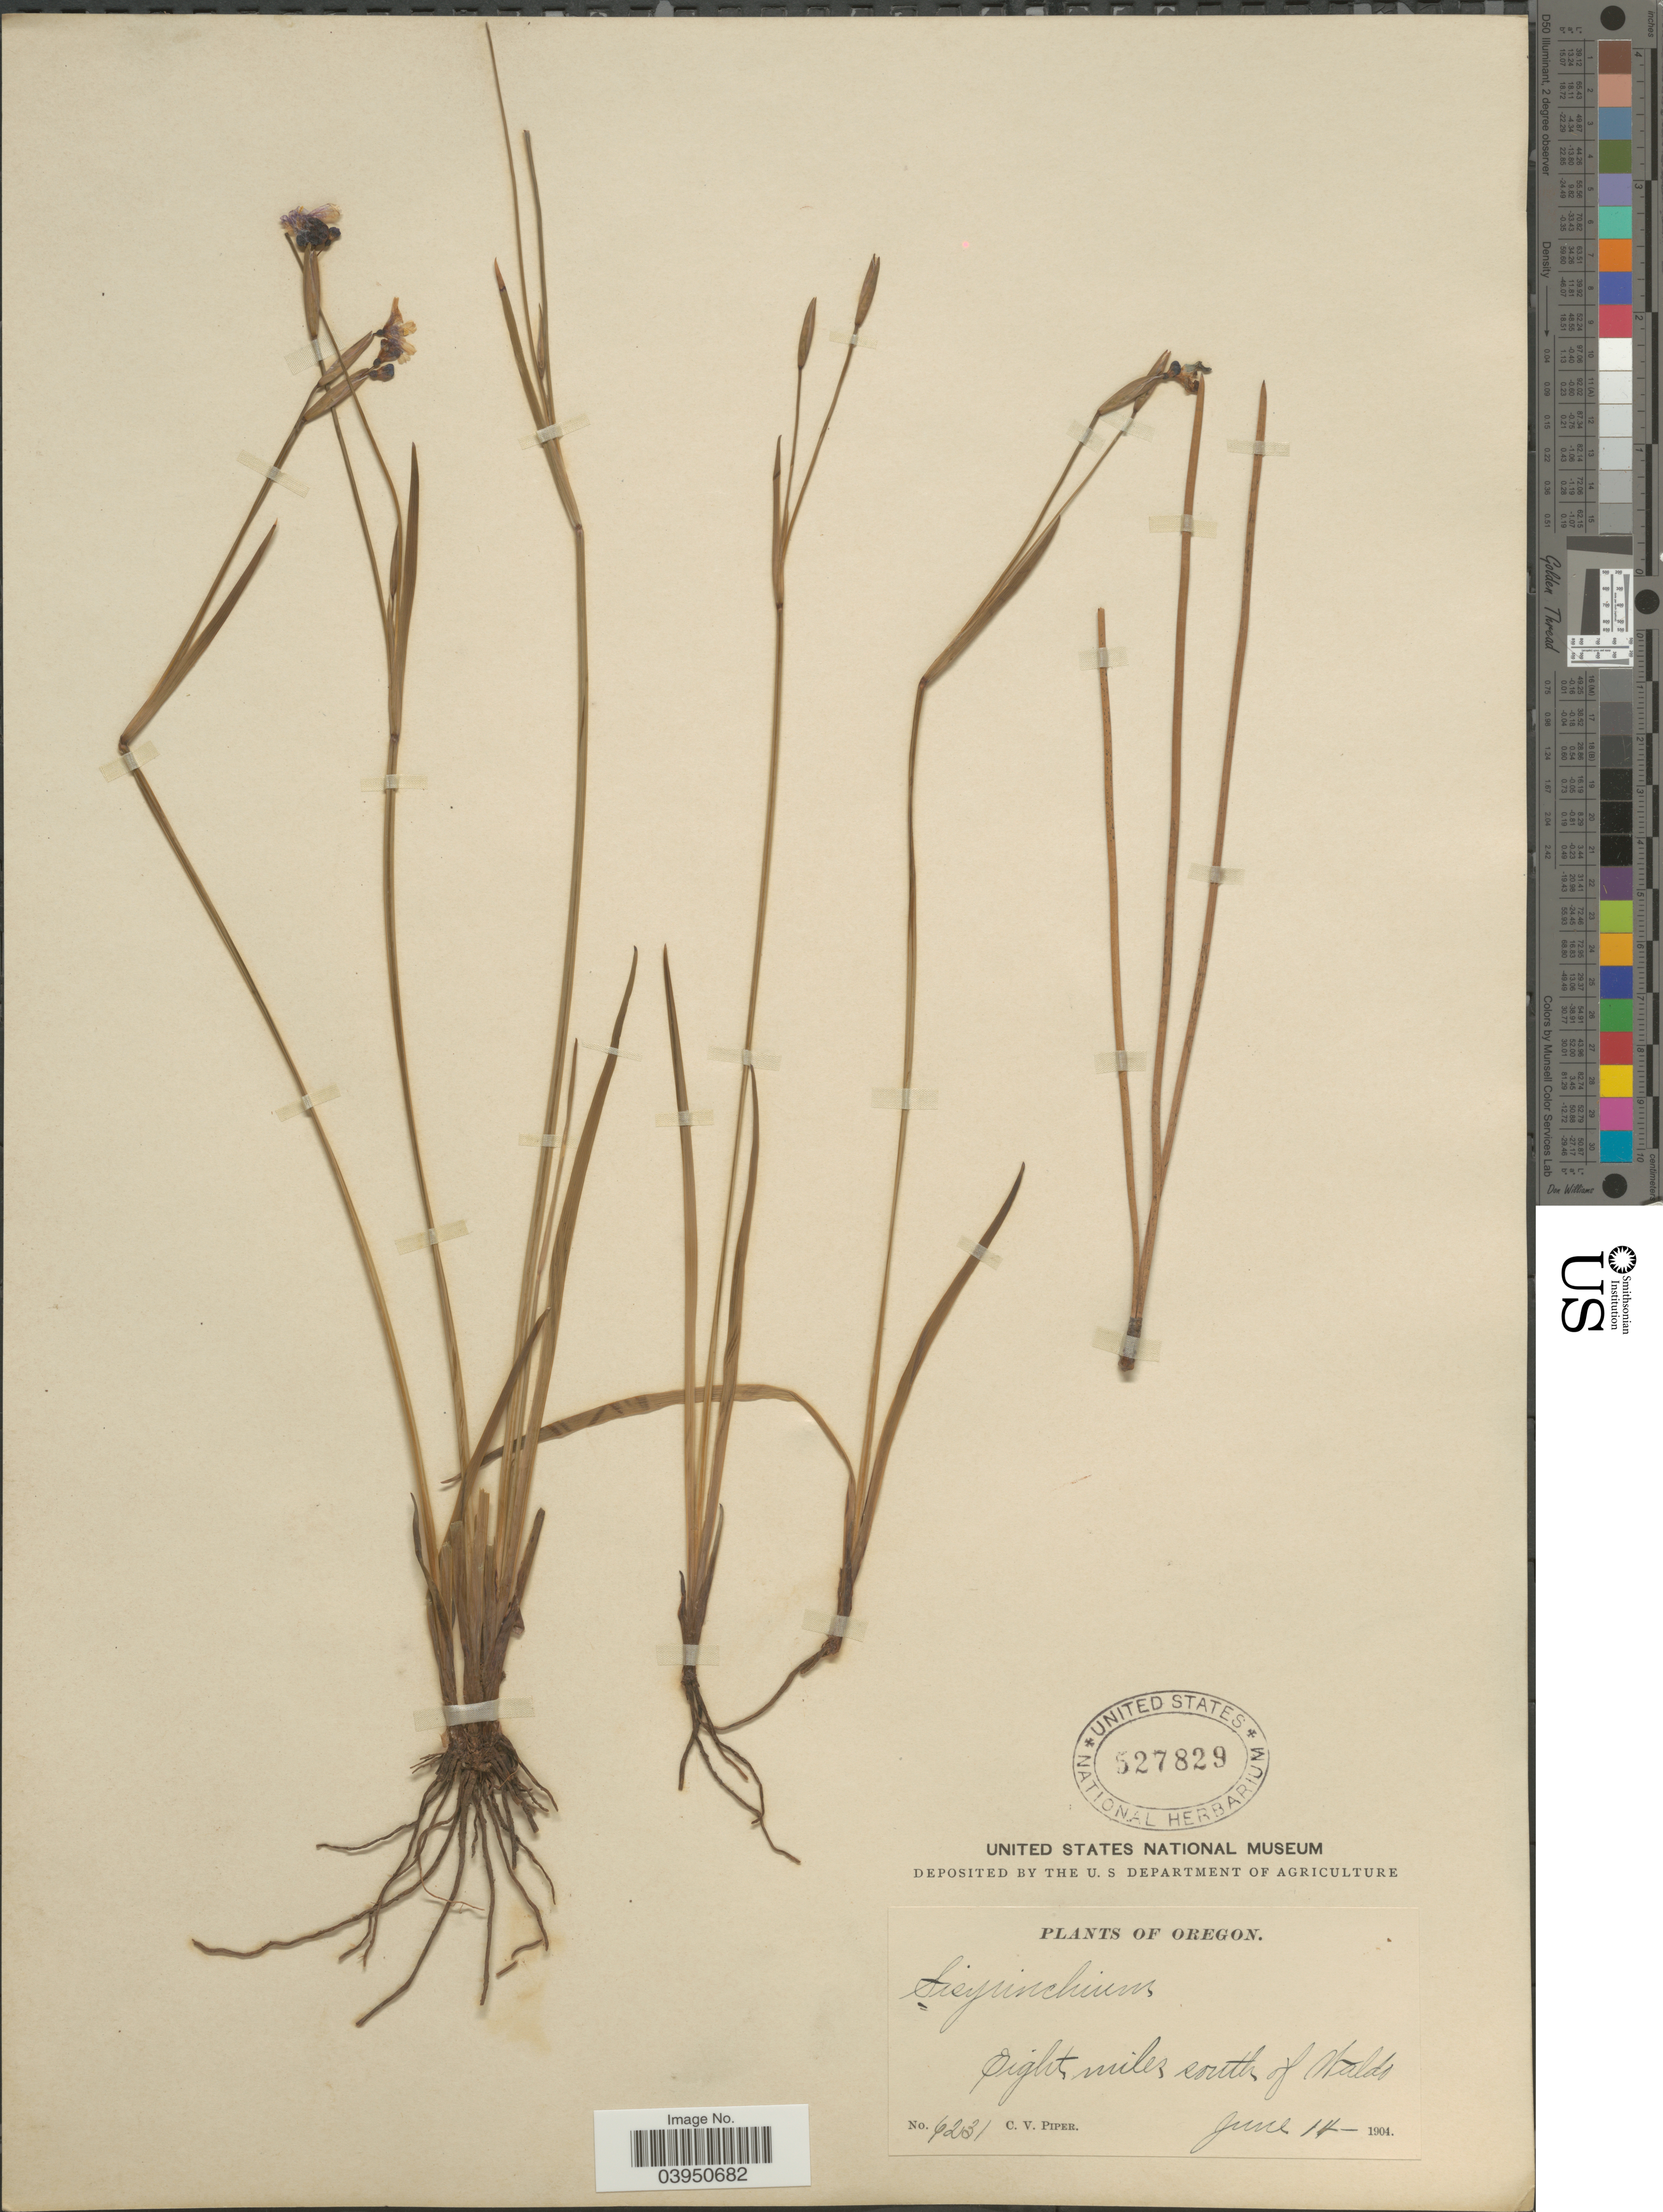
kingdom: Plantae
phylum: Tracheophyta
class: Liliopsida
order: Asparagales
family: Iridaceae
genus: Sisyrinchium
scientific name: Sisyrinchium birameum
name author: Piper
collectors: C. V. Piper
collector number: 6231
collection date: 1904-06-14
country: United States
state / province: Oregon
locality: Eight miles south of Waldo.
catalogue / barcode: US 527829